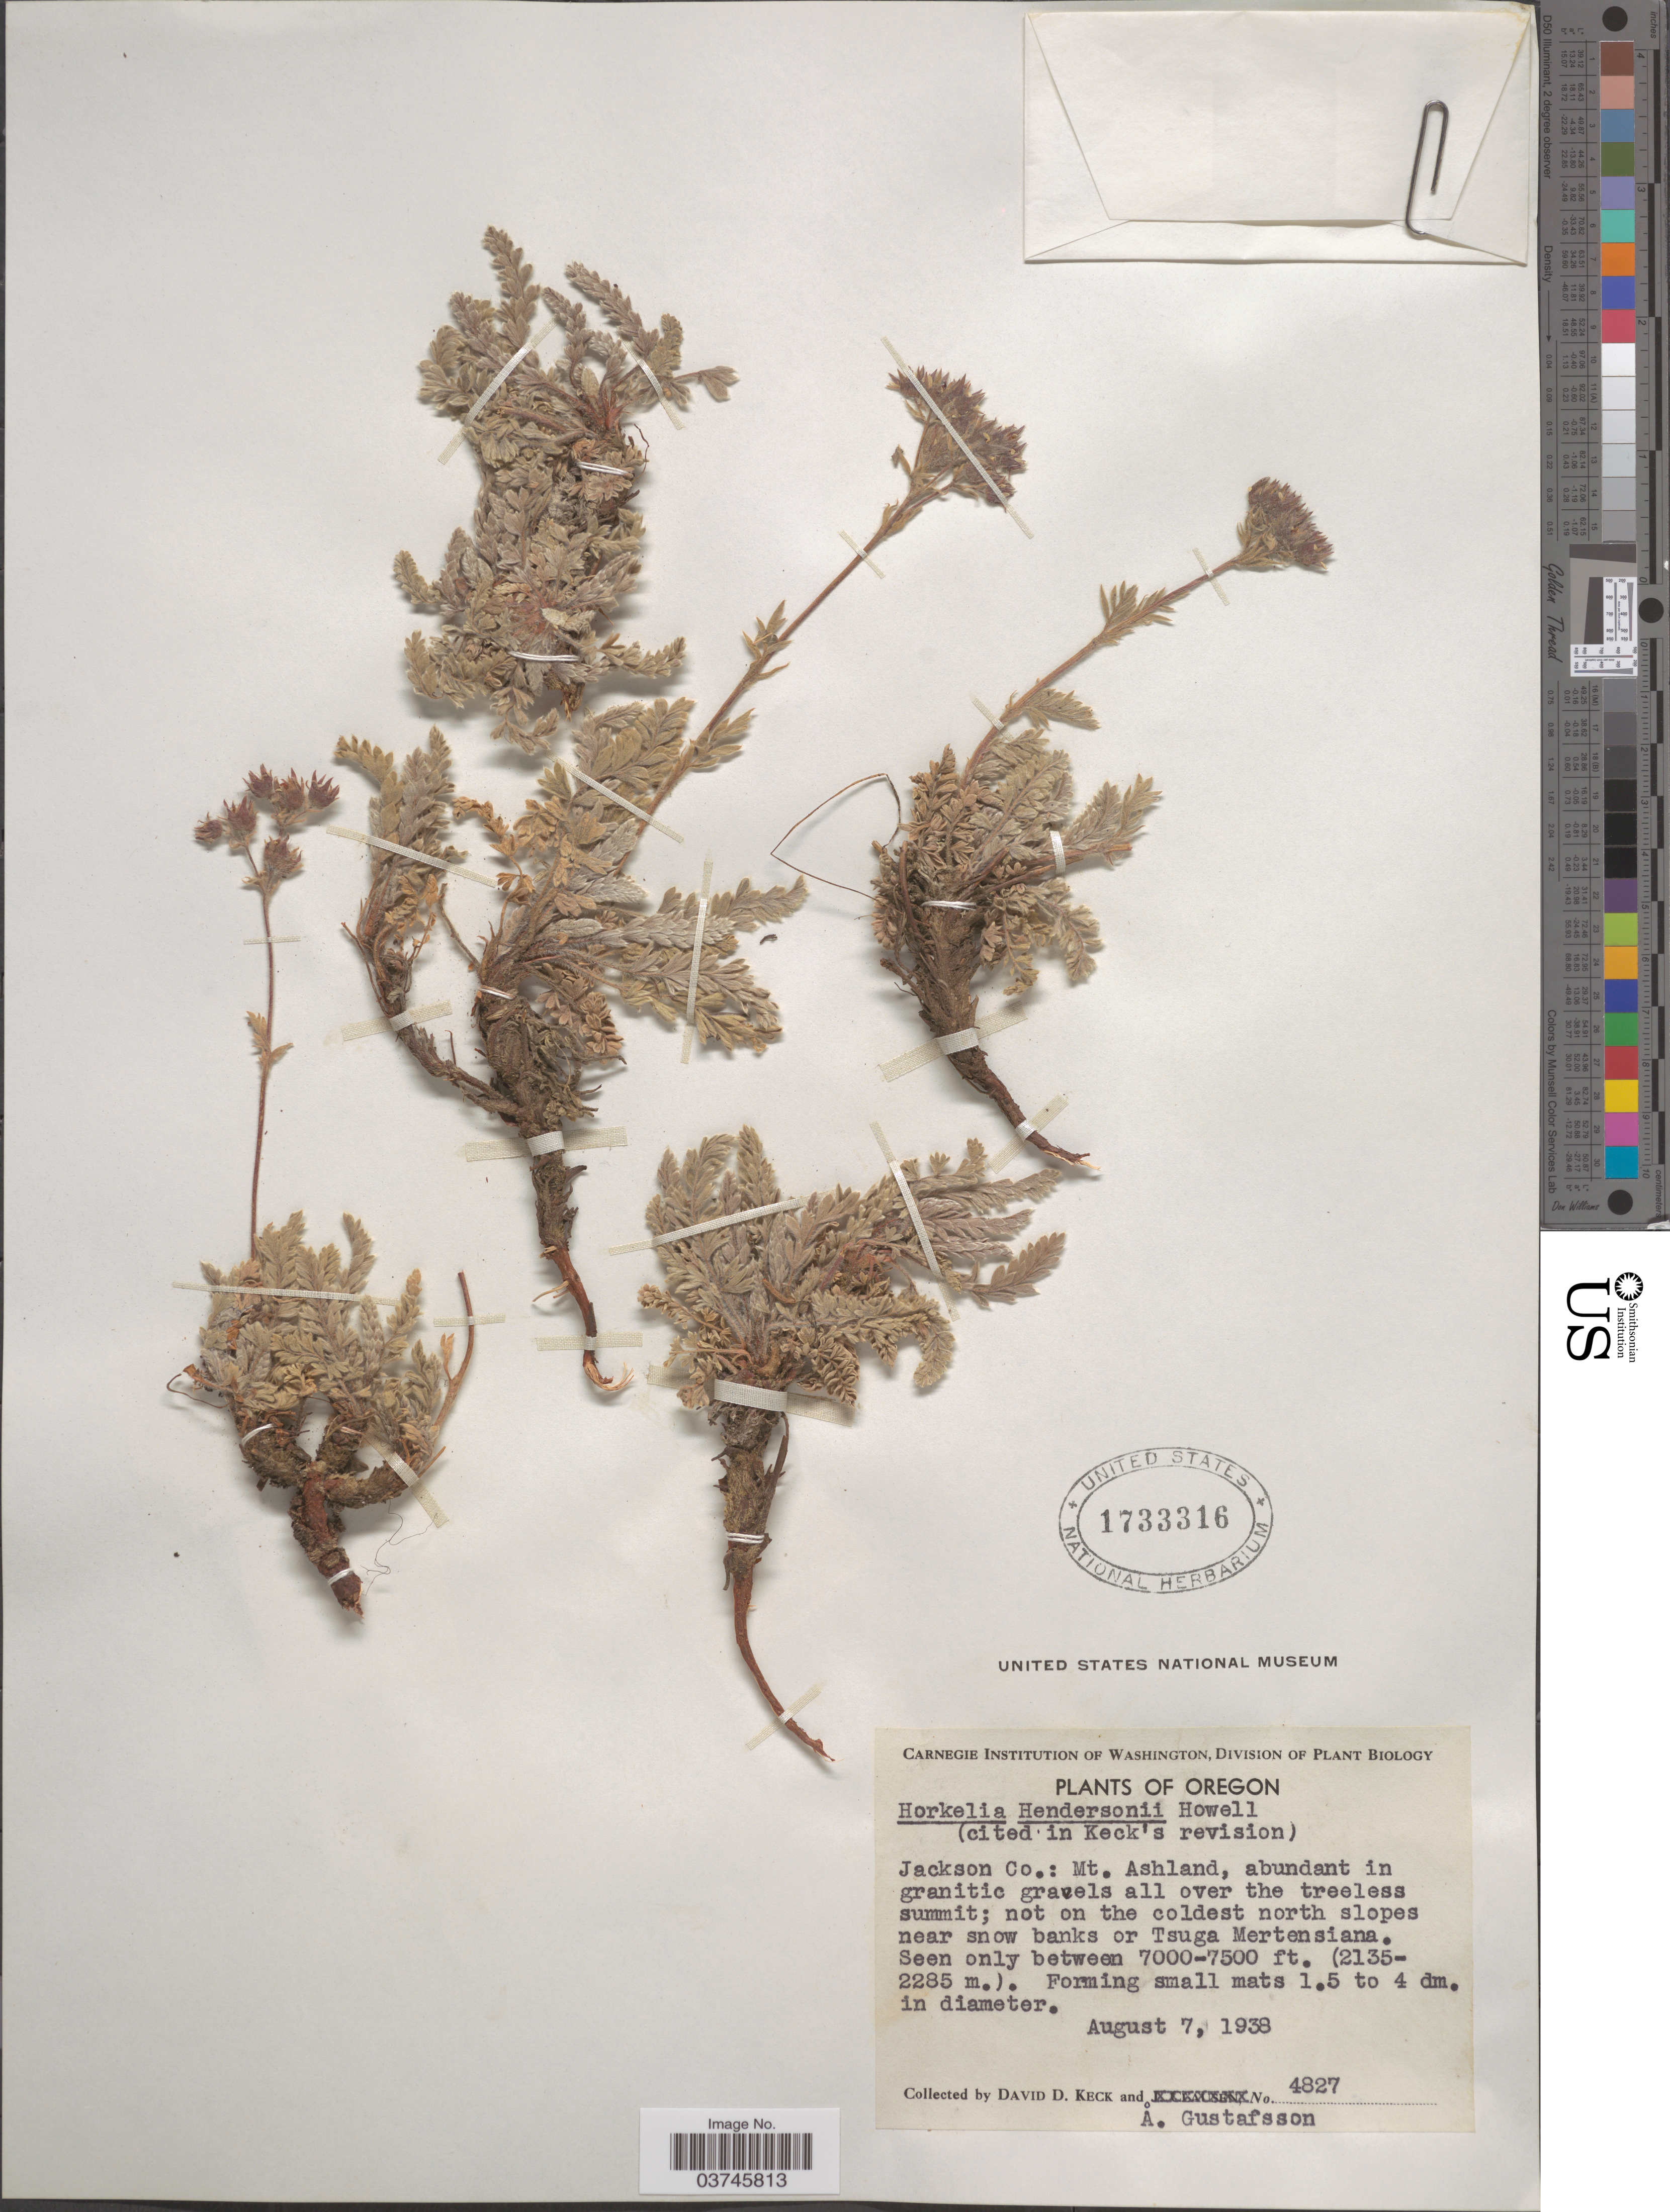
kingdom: Plantae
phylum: Tracheophyta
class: Magnoliopsida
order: Rosales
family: Rosaceae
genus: Potentilla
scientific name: Potentilla hendersonii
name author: (Howell) J.T. Howell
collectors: D. D. Keck & A. Gustafsson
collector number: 4827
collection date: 1938-08-07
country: United States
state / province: Oregon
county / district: Jackson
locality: Jackson Co.: Mt. Ashland. Not on the coldest north slopes near snow banks or Tsuga Mertensiana.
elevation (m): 2134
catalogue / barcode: US 1733316